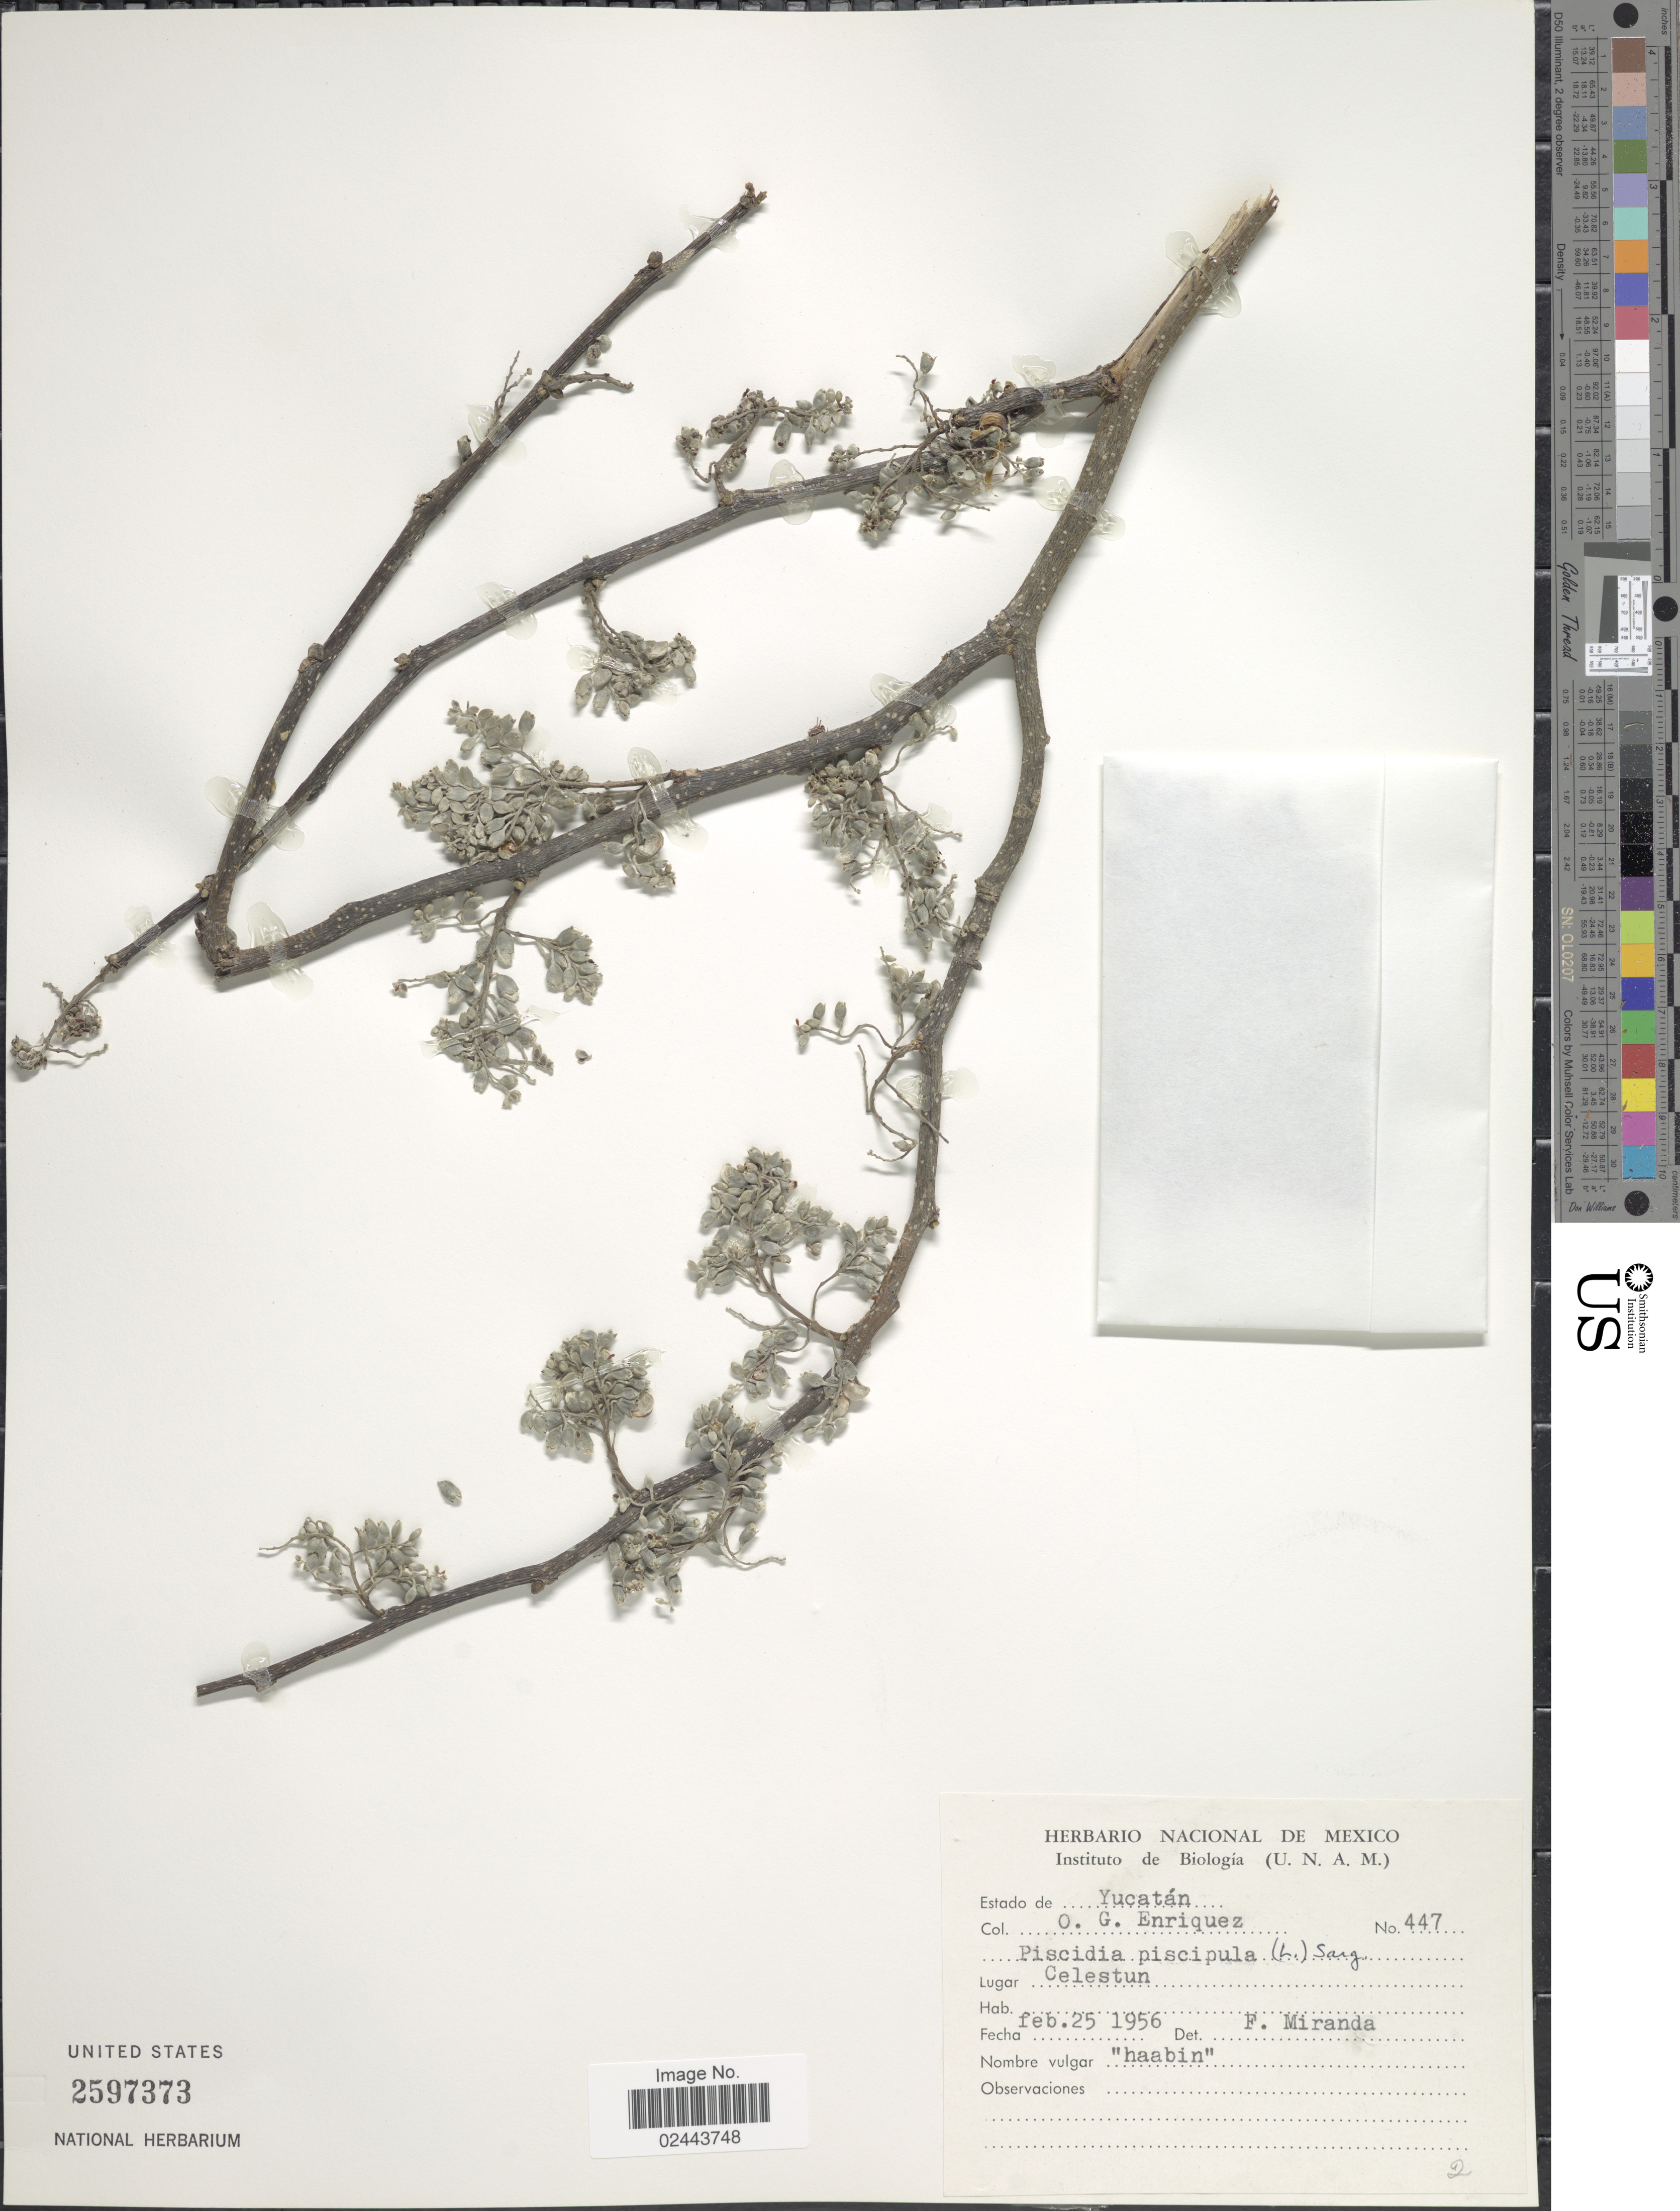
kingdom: Plantae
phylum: Tracheophyta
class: Magnoliopsida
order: Fabales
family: Fabaceae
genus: Piscidia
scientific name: Piscidia piscipula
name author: (L.) Sarg.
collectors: O. Enriquez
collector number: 447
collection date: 1956-02-25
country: Mexico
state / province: Yucatán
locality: Celestun.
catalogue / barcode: US 2597373